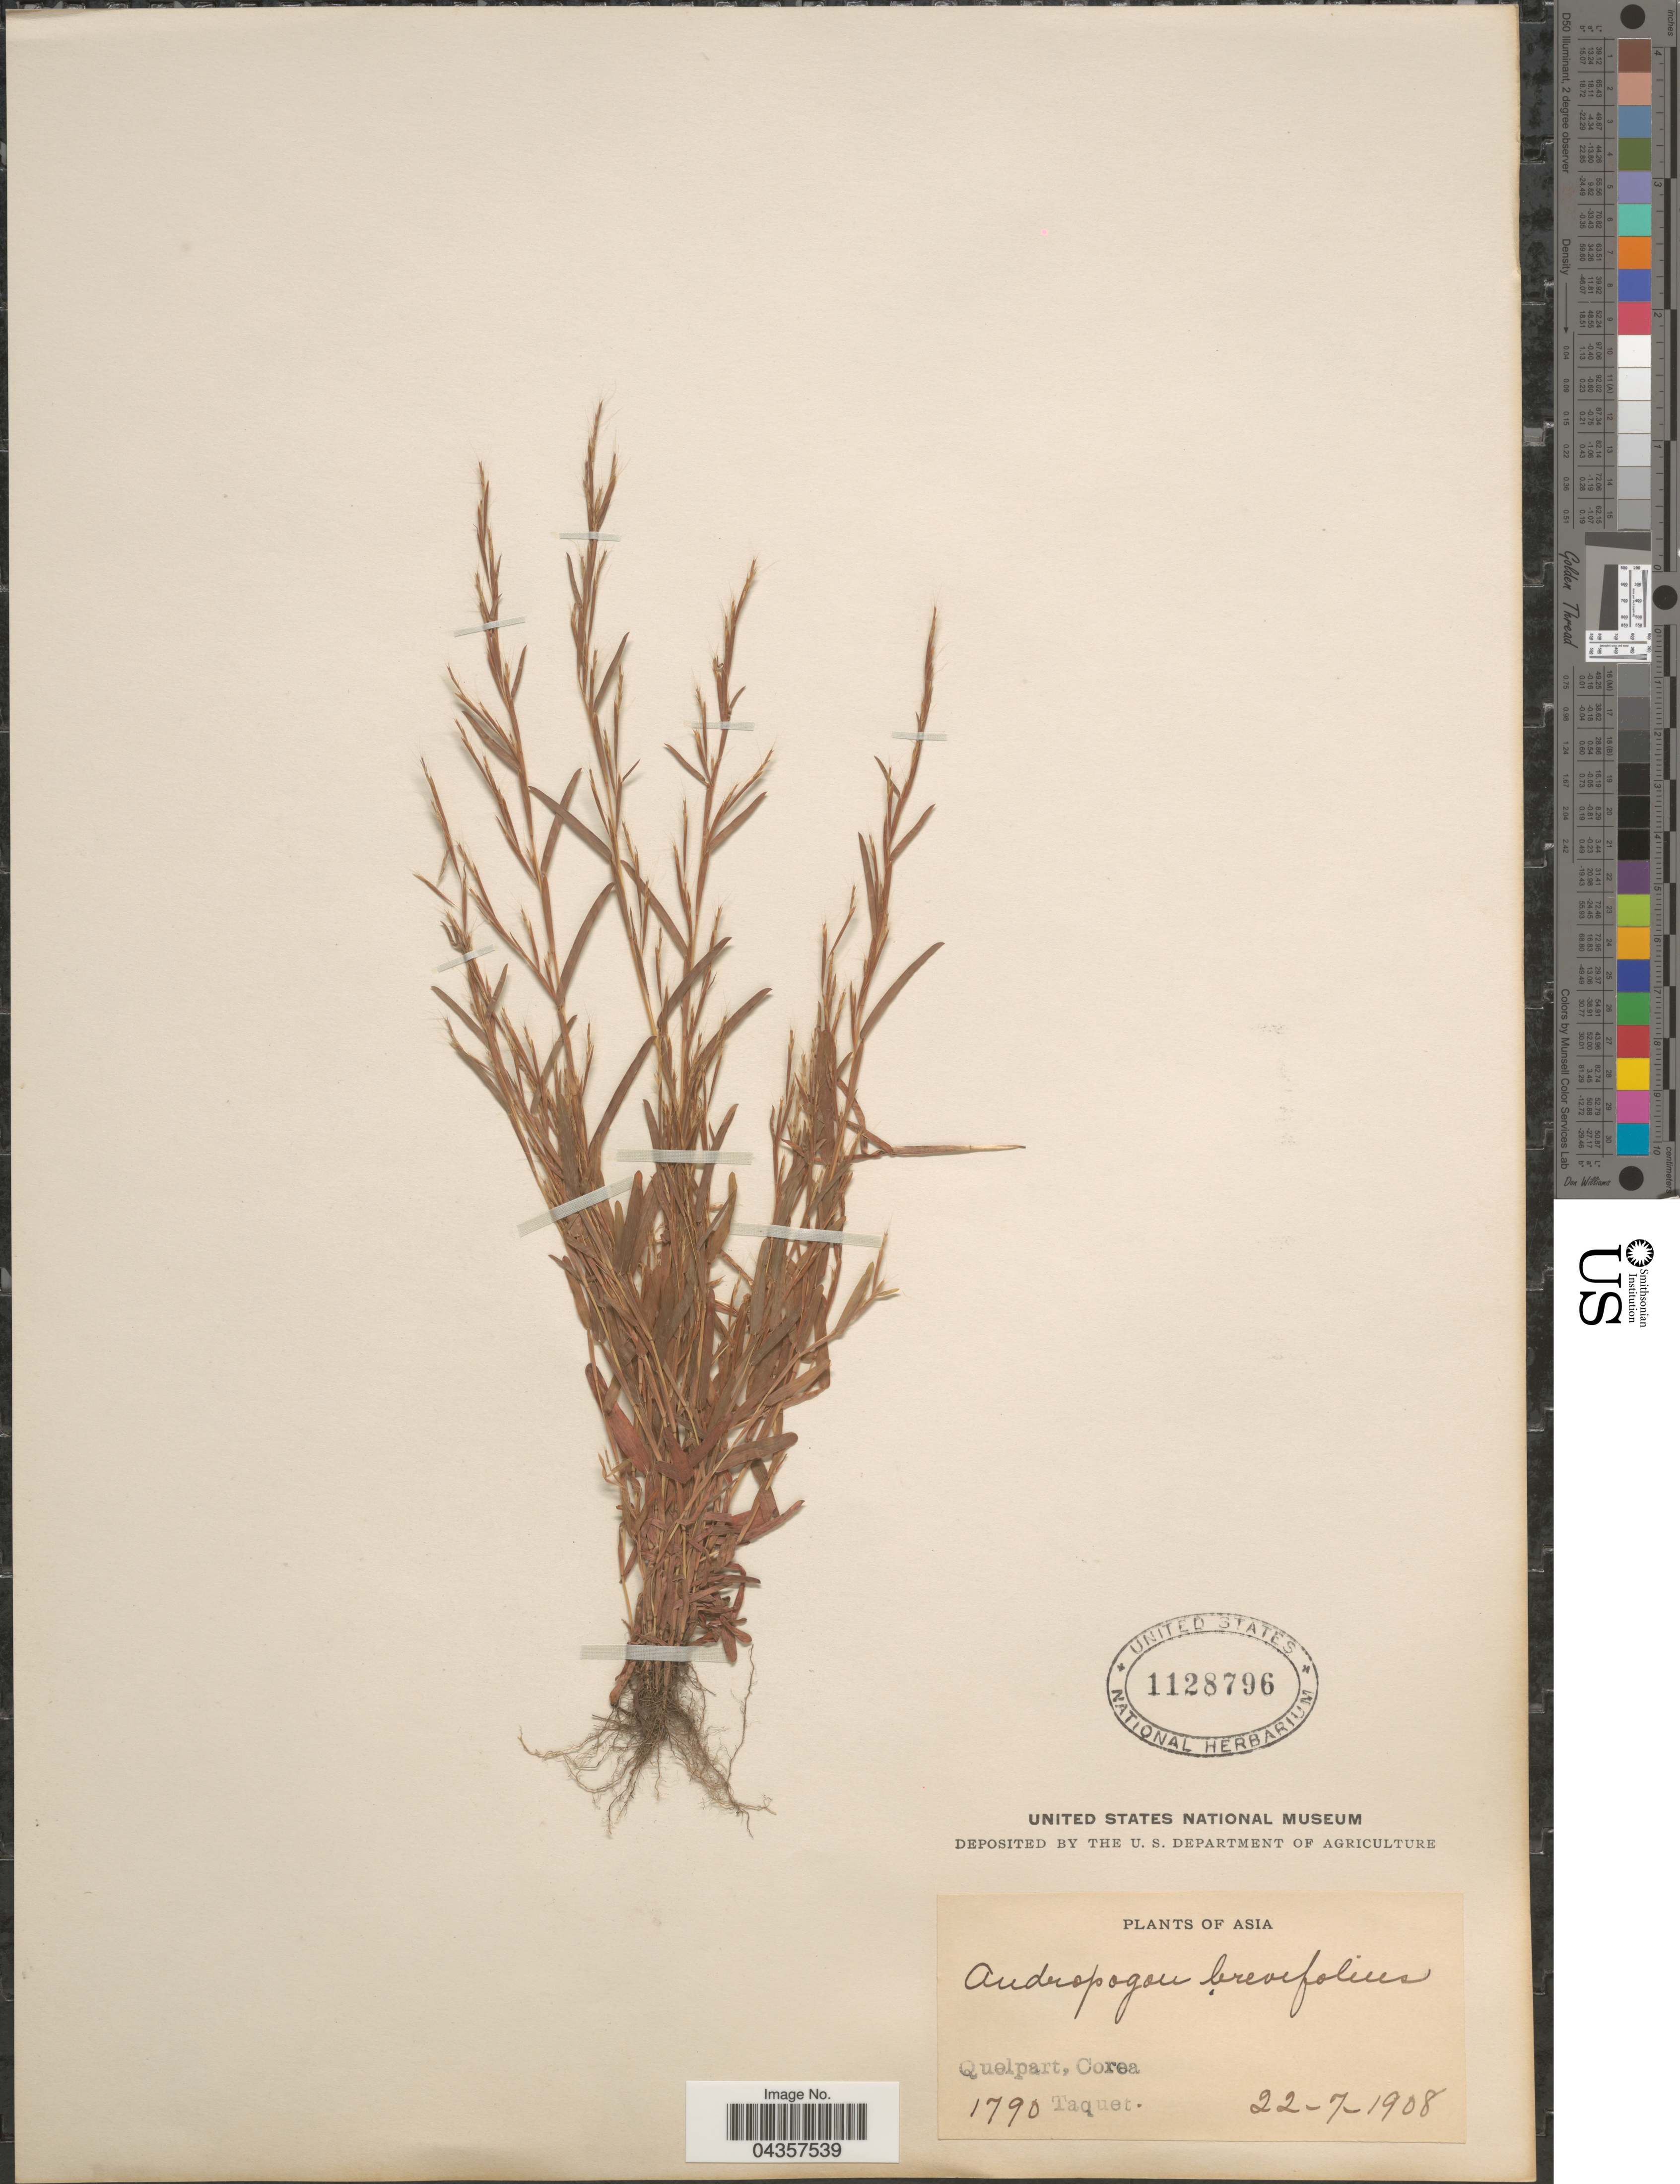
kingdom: Plantae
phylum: Tracheophyta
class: Liliopsida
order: Poales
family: Poaceae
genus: Schizachyrium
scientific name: Schizachyrium sp.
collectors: Taquet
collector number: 1790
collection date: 1908-07-22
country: South Korea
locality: Quelpart, Corea.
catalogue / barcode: US 1128796